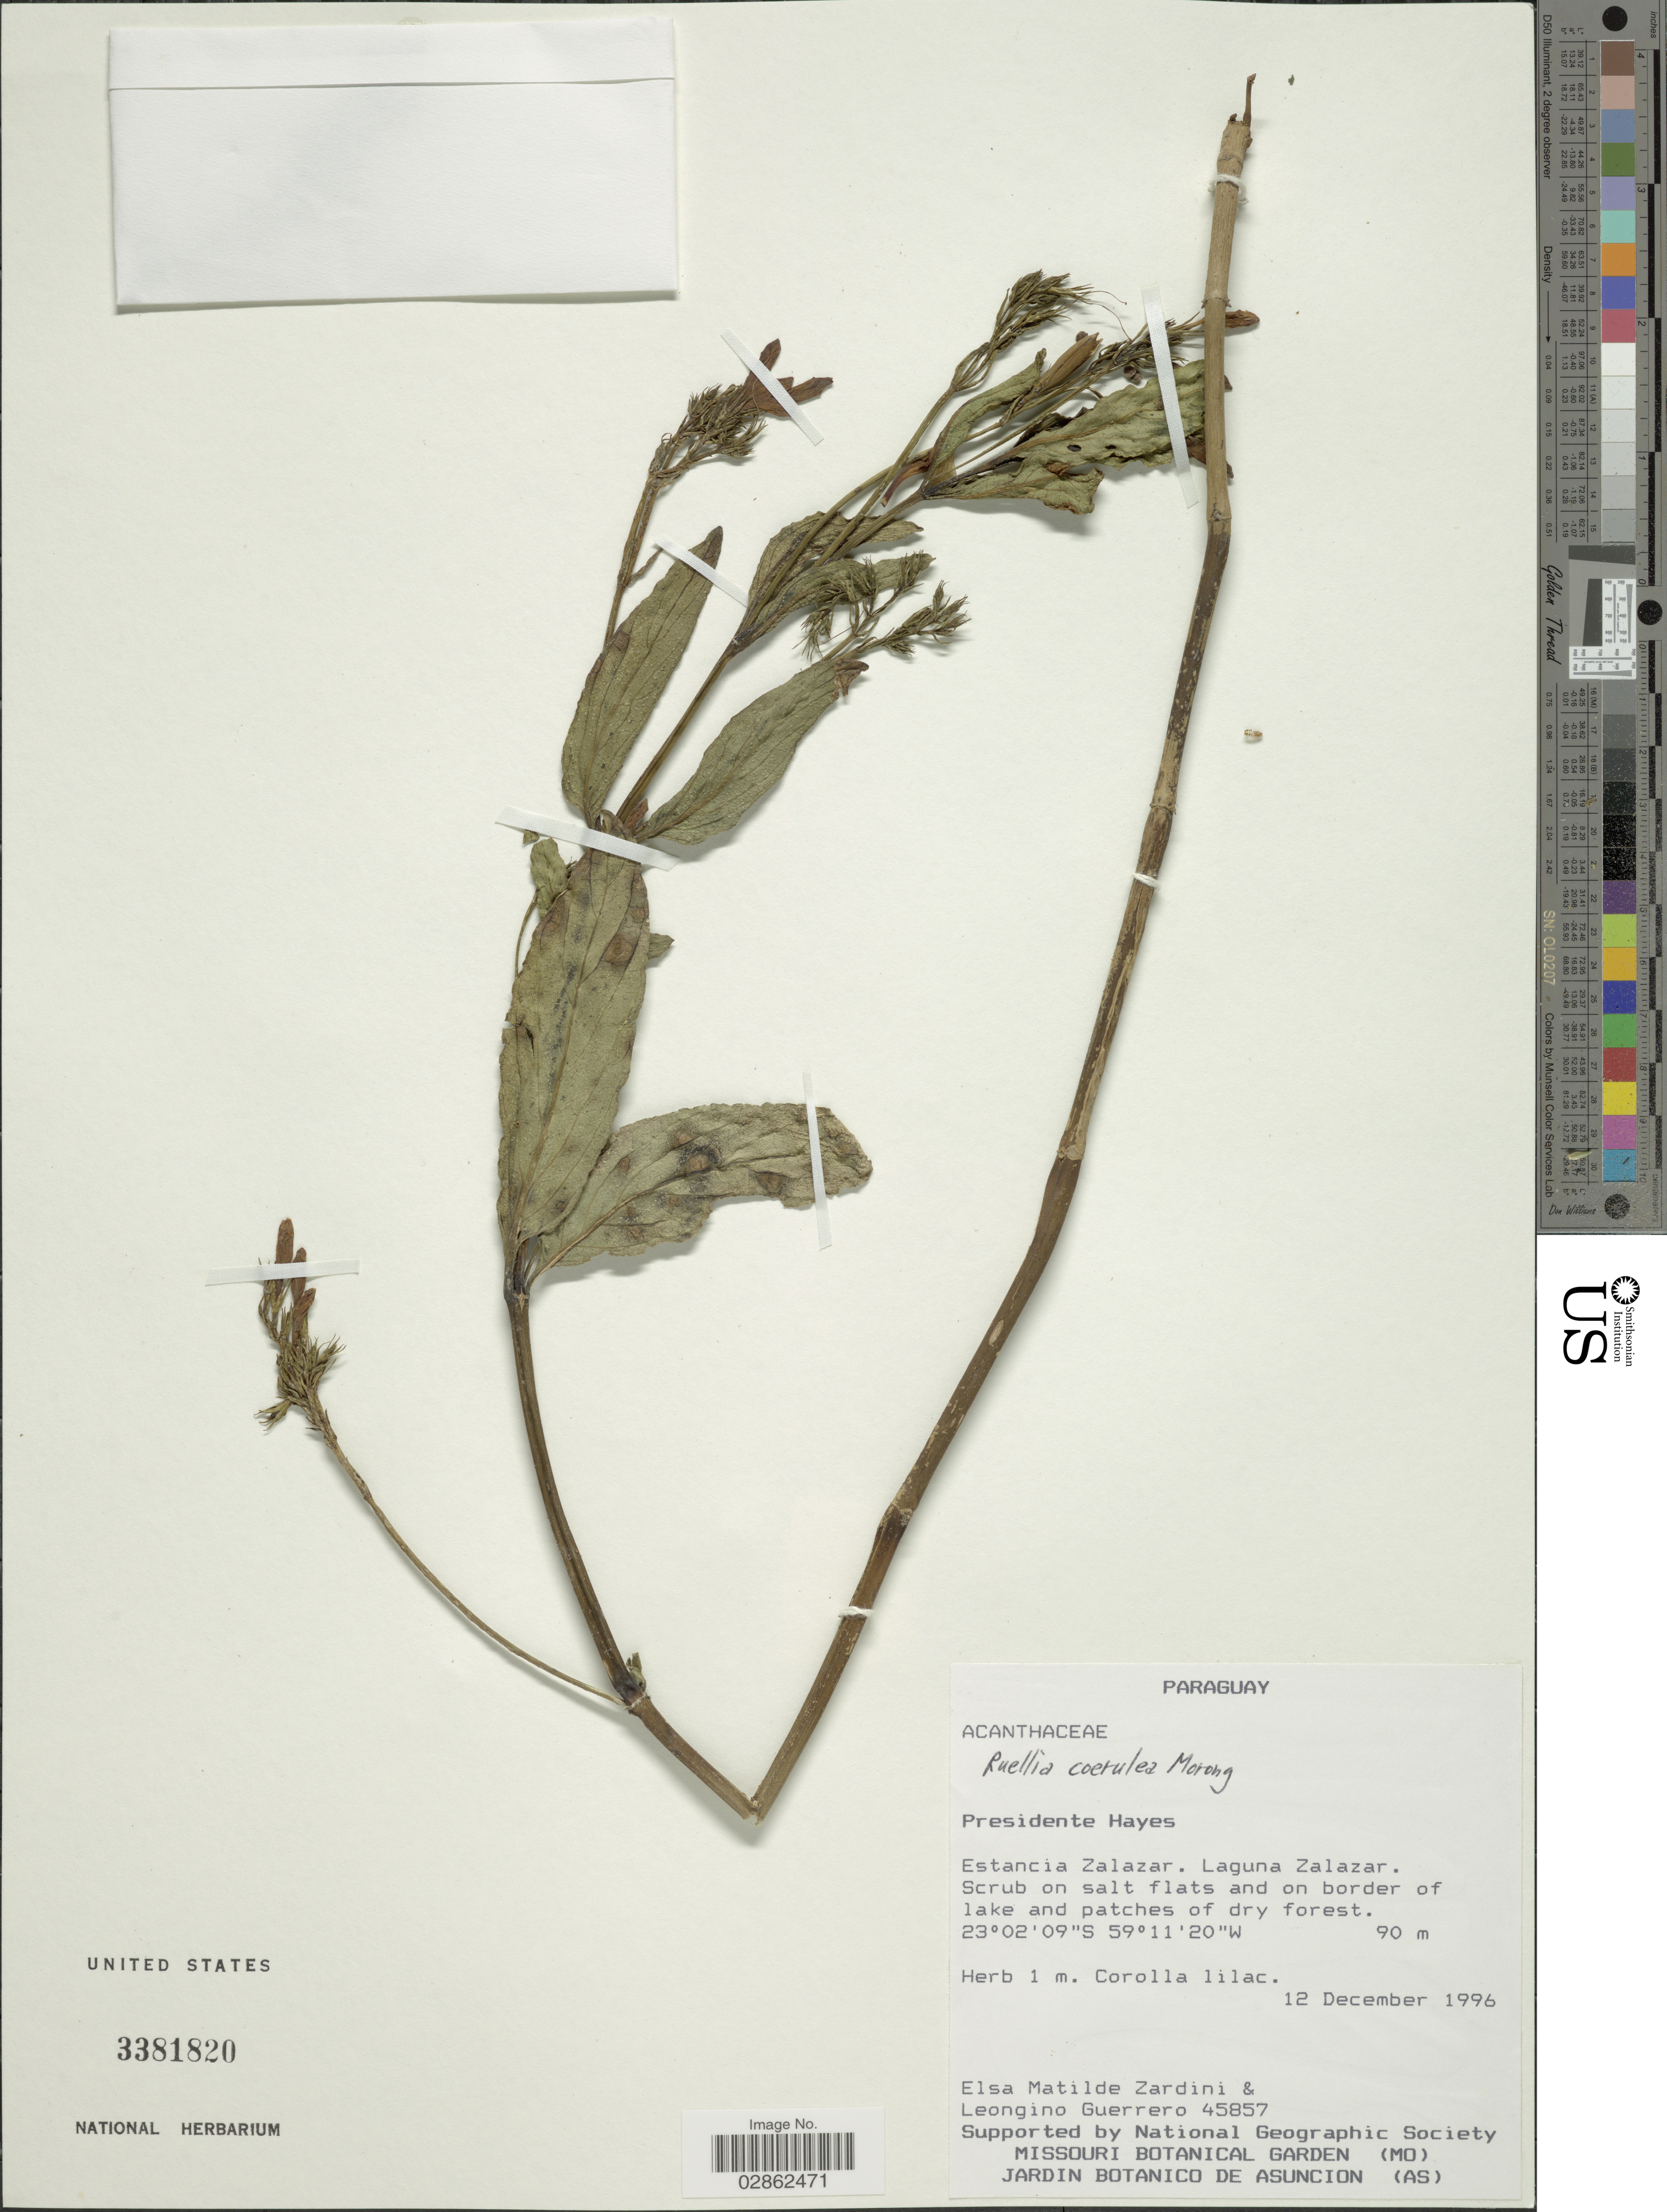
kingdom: Plantae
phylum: Tracheophyta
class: Magnoliopsida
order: Lamiales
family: Acanthaceae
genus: Ruellia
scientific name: Ruellia tweediana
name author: Griseb.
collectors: E. M. Zardini & L. Guerrero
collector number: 45857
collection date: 1996-12-12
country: Paraguay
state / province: Presidente Hayes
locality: Estancia Zalazar. Laguna Zalazar.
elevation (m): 90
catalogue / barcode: US 3381820